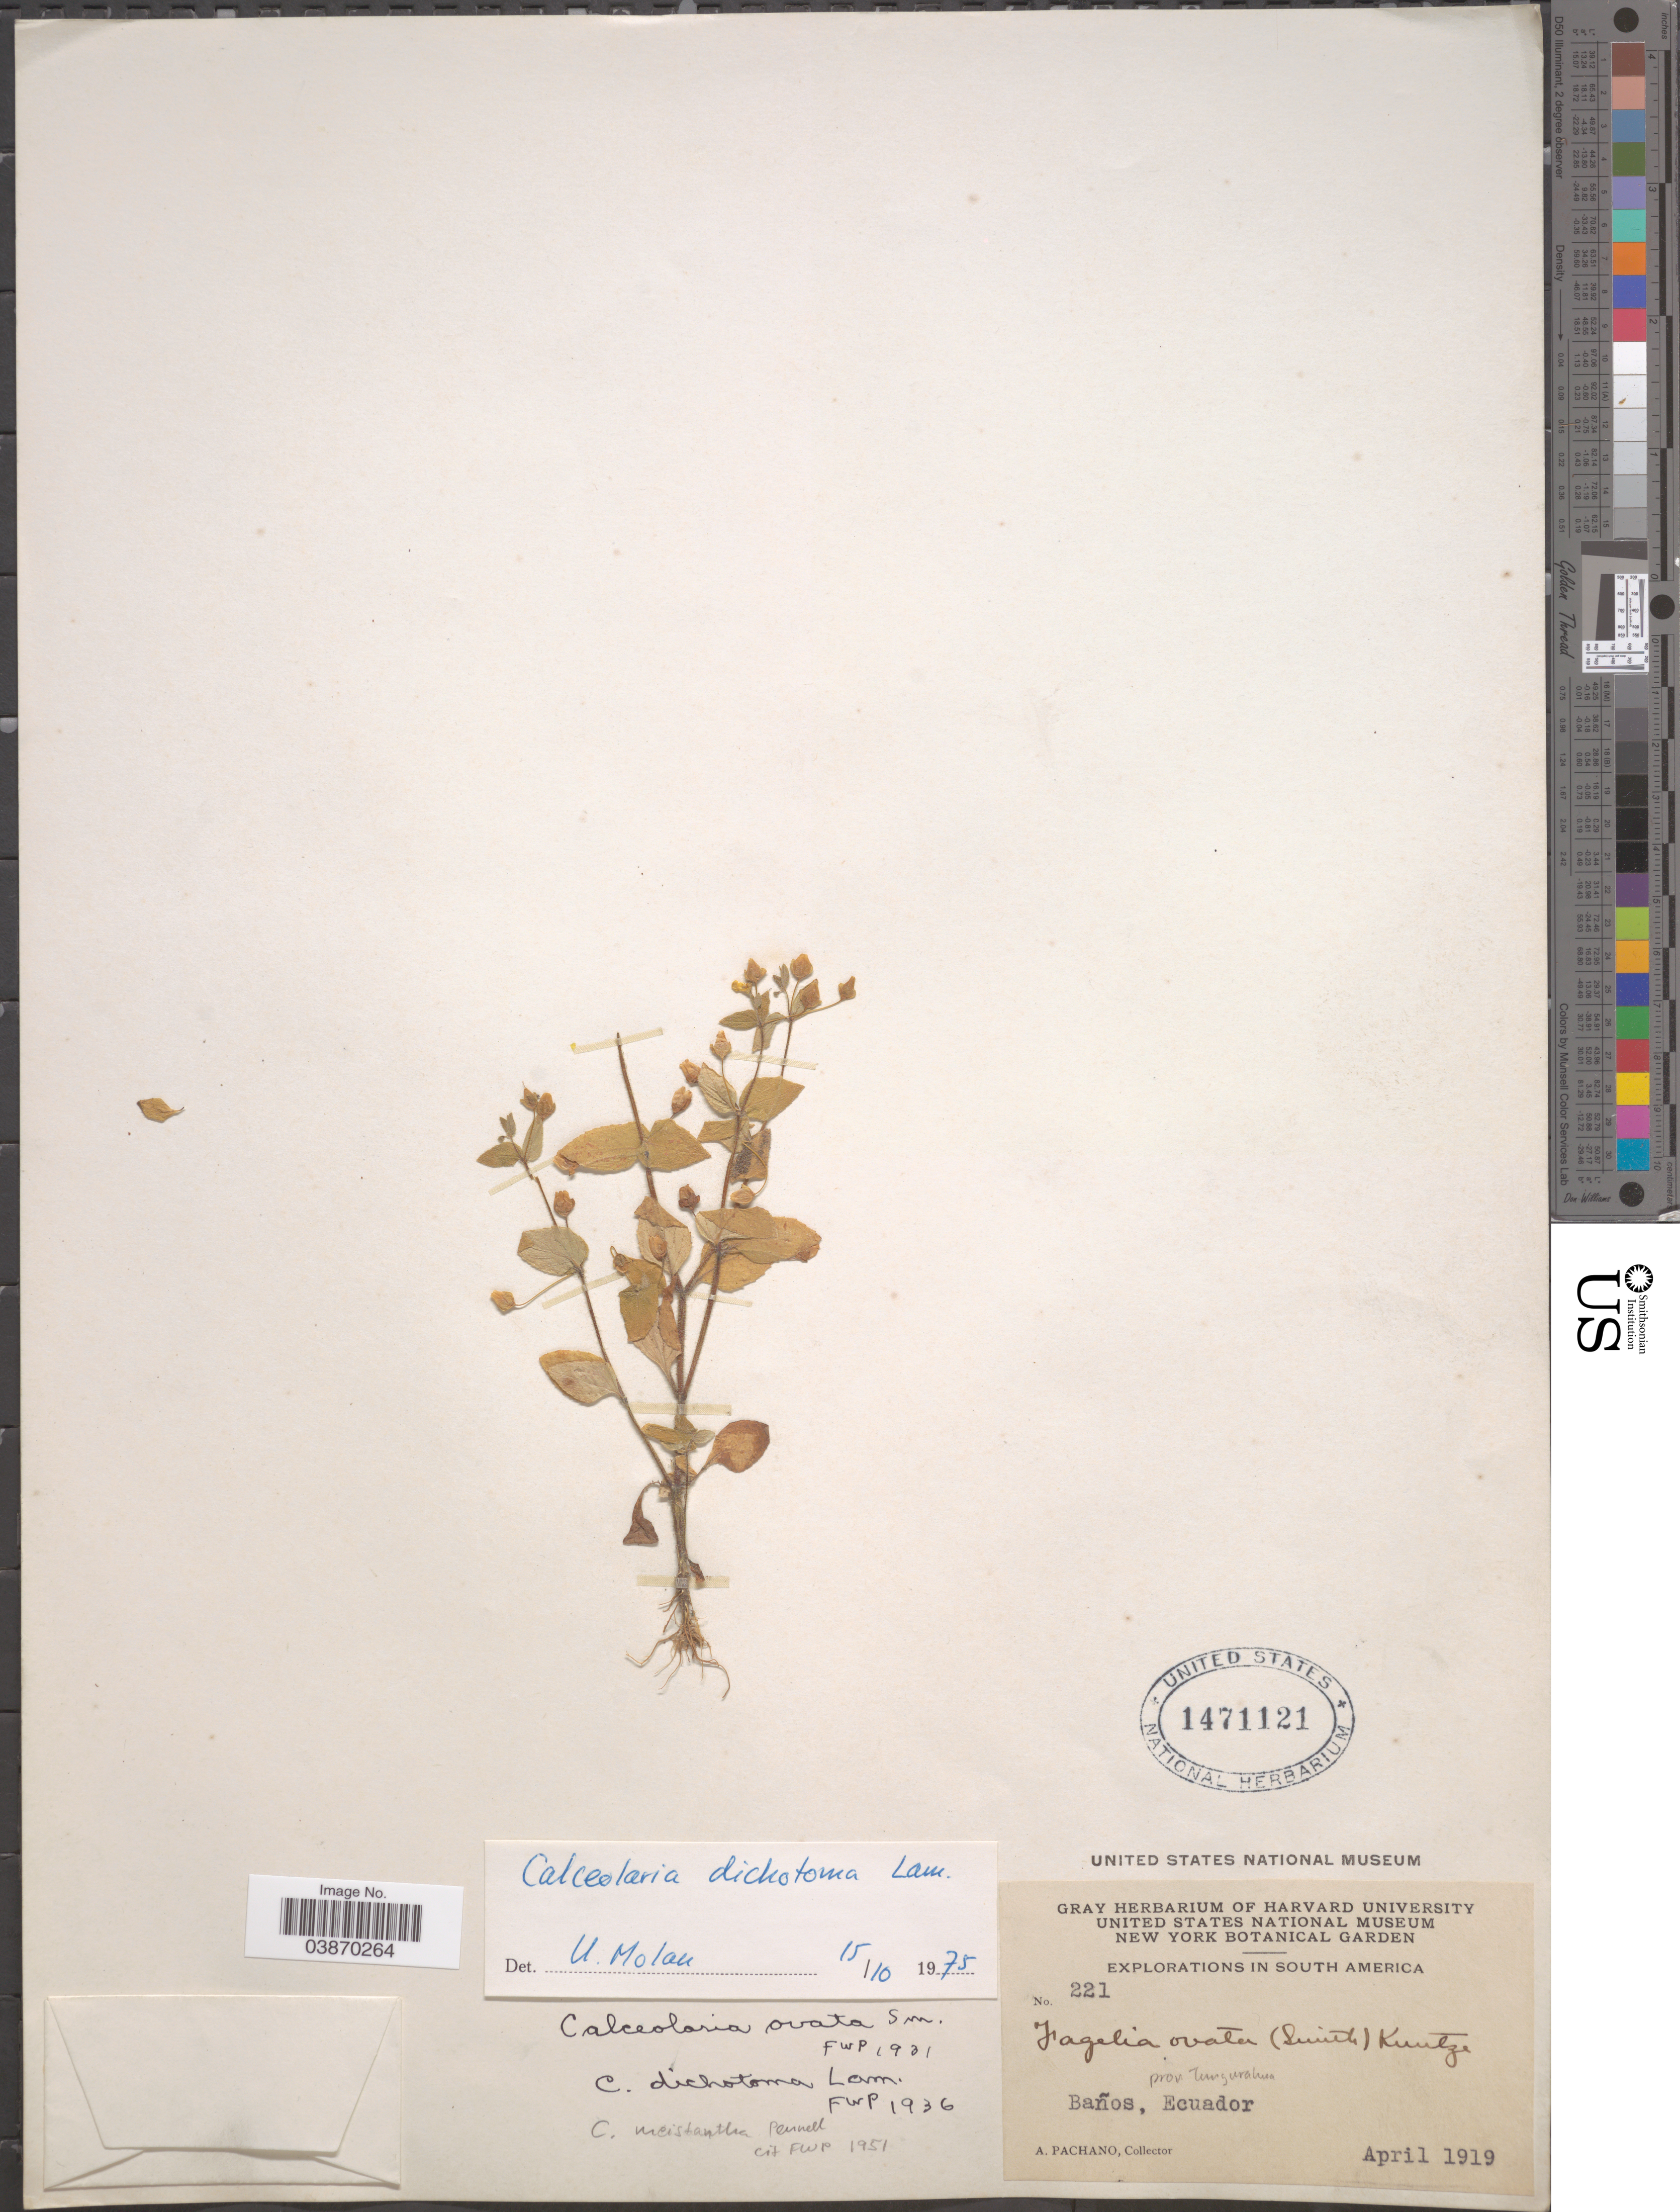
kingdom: Plantae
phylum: Tracheophyta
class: Magnoliopsida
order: Lamiales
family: Calceolariaceae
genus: Calceolaria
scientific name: Calceolaria dichotoma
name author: Lam.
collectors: A. Pachano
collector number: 221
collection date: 1919-04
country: Ecuador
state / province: Tungurahua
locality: Baños.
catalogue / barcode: US 1471121